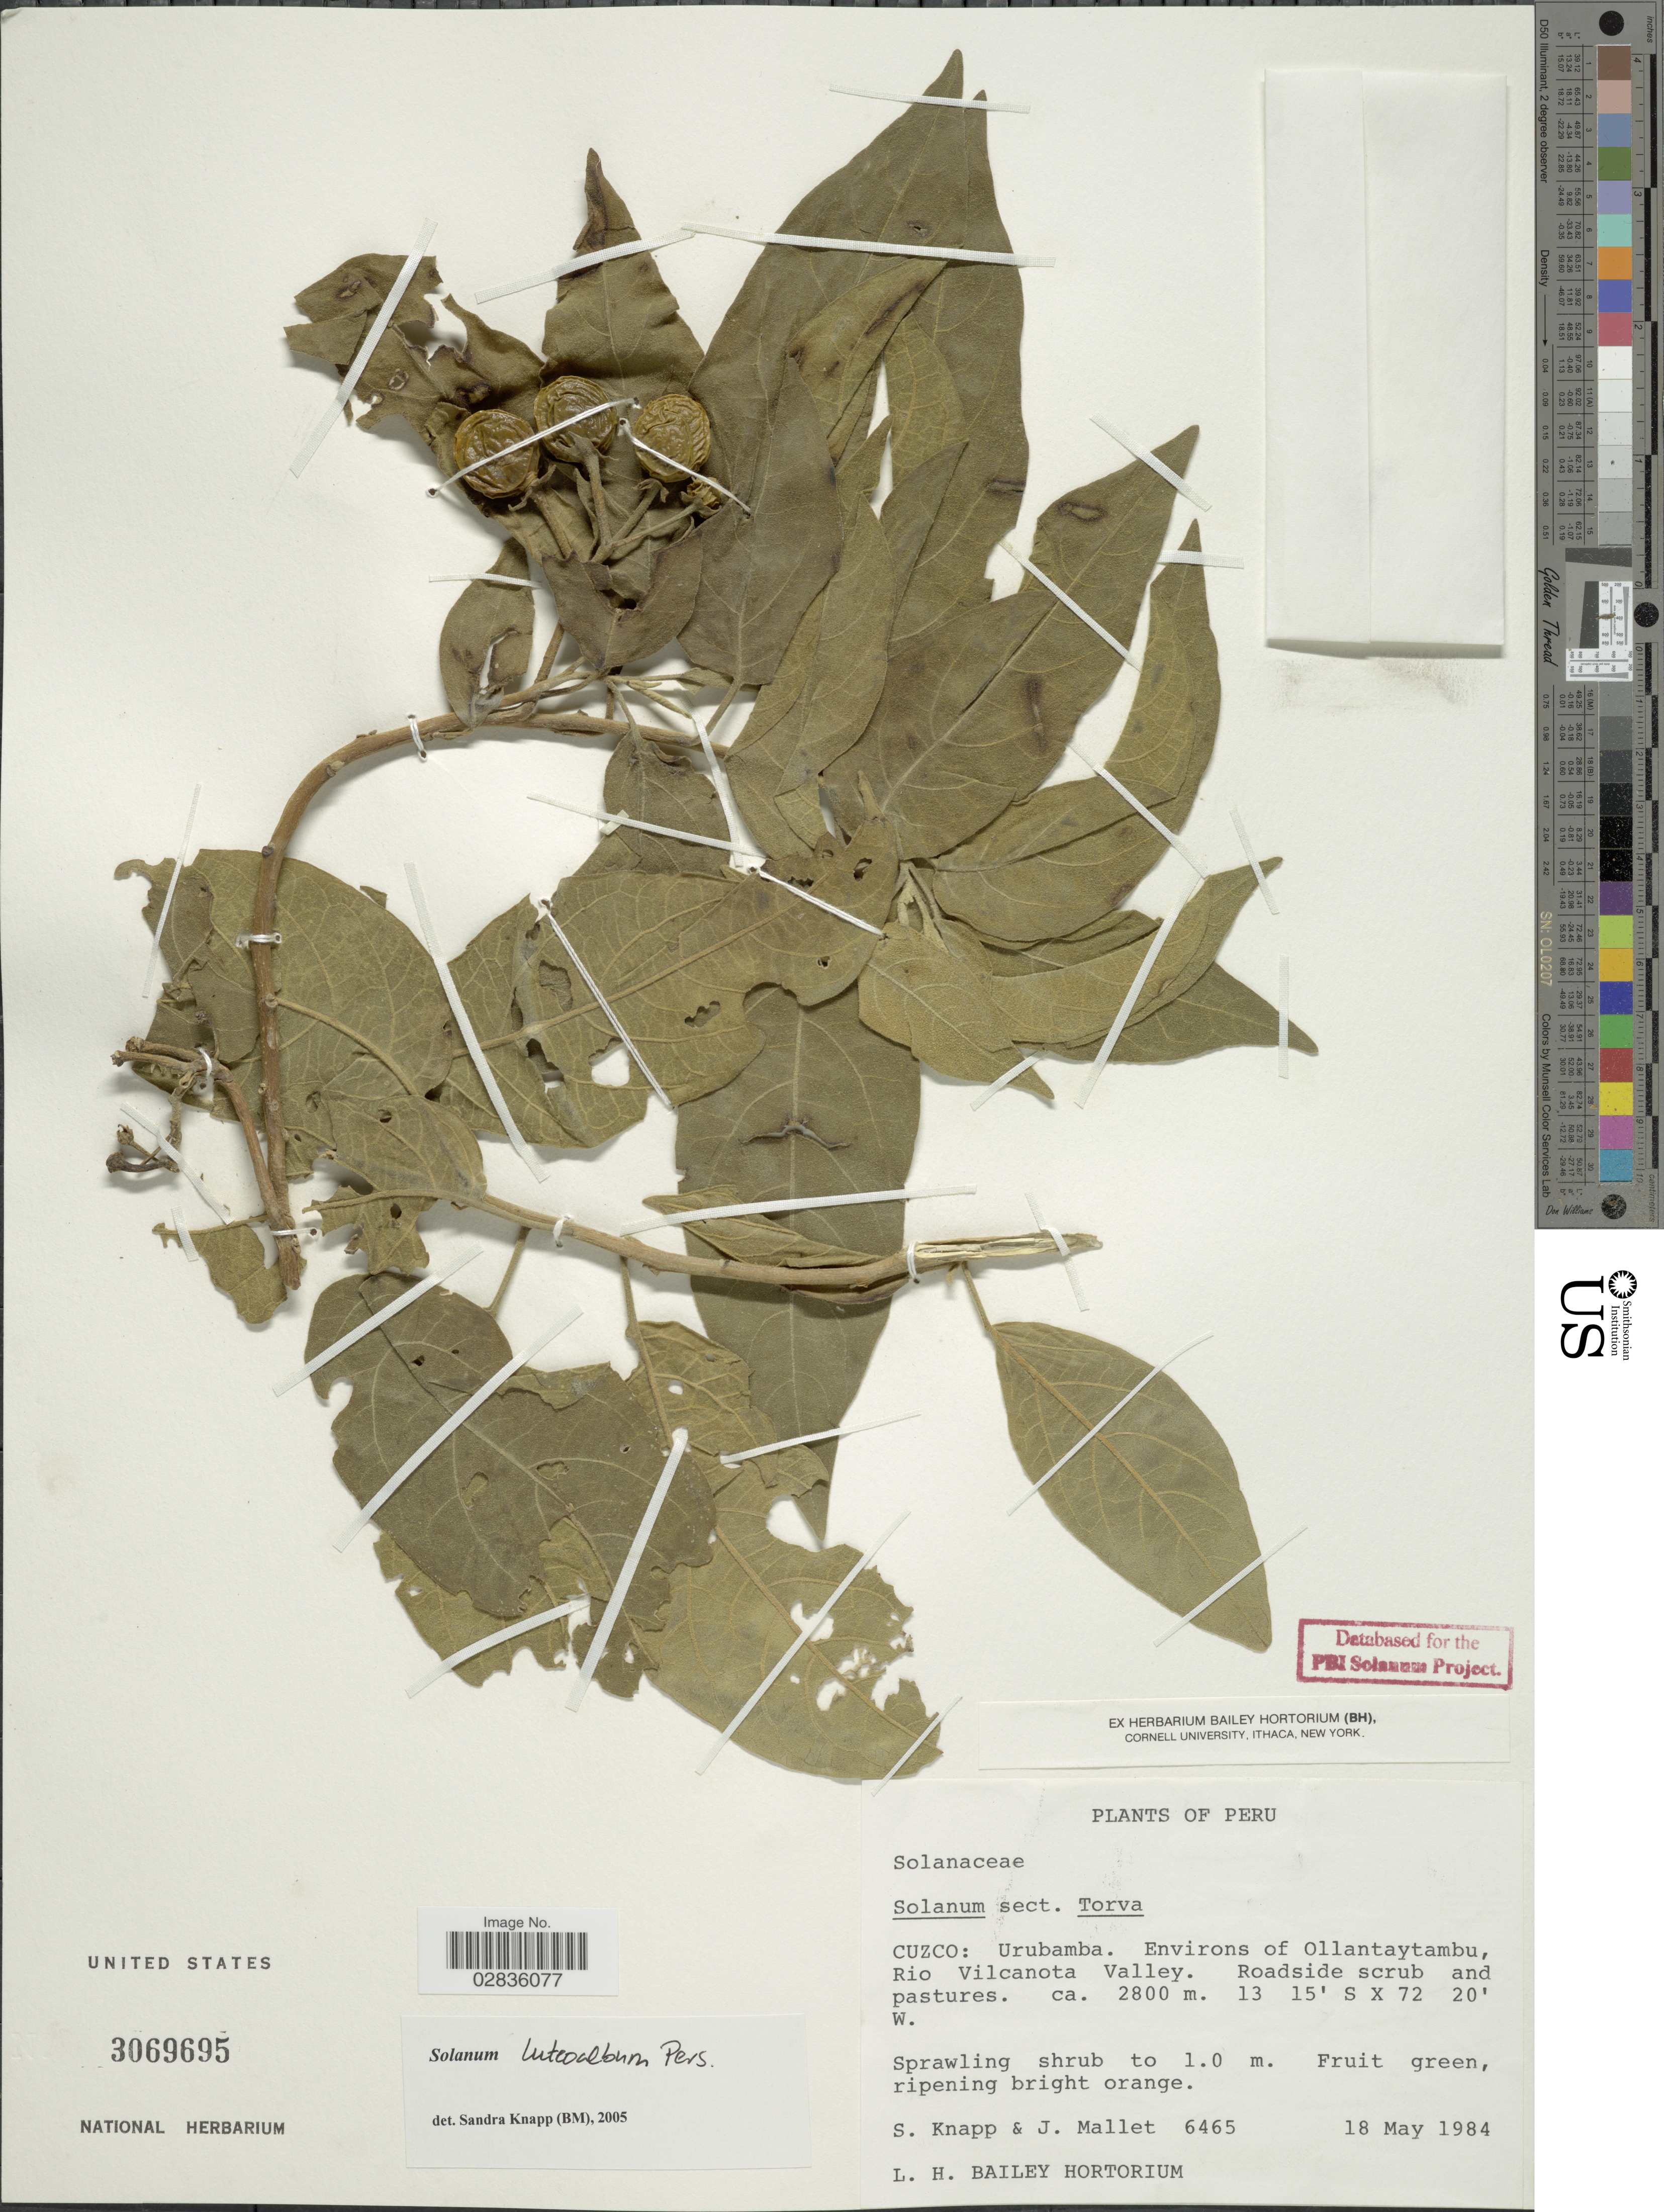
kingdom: Plantae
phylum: Tracheophyta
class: Magnoliopsida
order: Solanales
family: Solanaceae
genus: Solanum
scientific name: Solanum luteoalbum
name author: Pers.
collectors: S. Knapp & J. Mallet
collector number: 6465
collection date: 1984-05-18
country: Peru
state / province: Cusco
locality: Urubamba. Environs of Ollantaytambu, Rio Vilcanota Valley.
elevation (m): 2800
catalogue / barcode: US 3069695